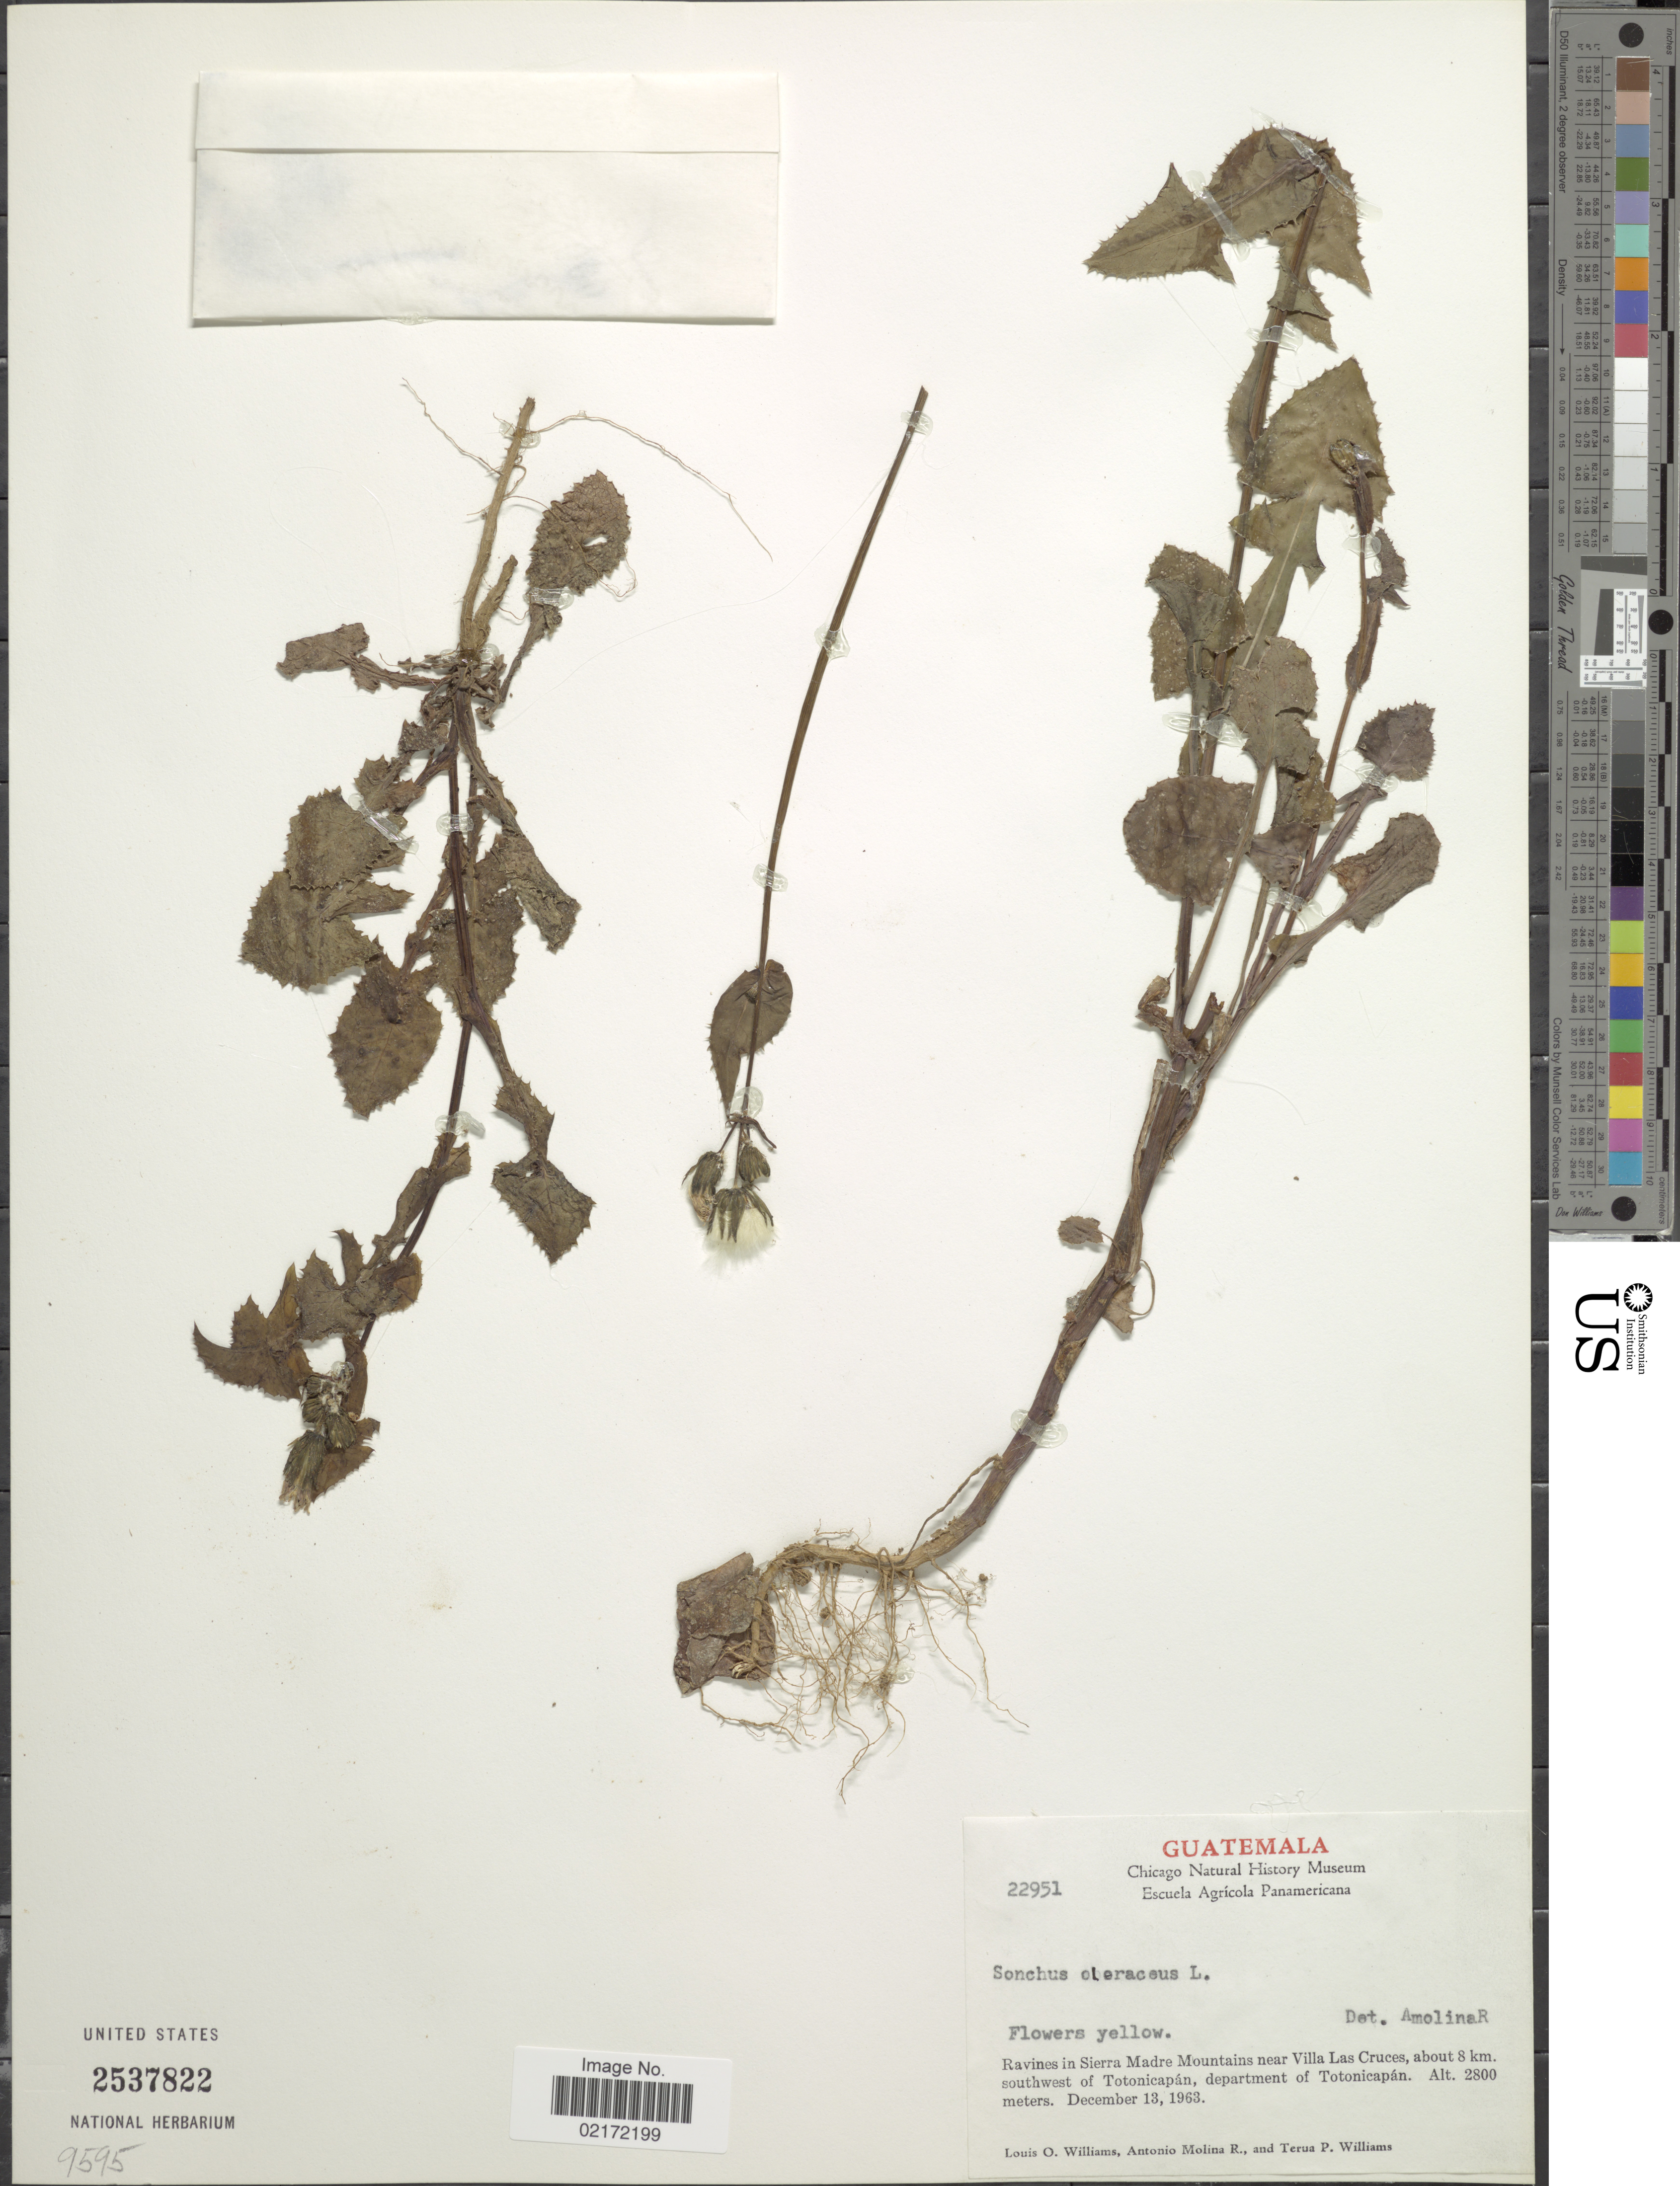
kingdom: Plantae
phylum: Tracheophyta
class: Magnoliopsida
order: Asterales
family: Asteraceae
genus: Sonchus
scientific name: Sonchus oleraceus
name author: L.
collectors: L. O. Williams, A. Molina R. & T. P. Williams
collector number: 22951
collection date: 1963-12-13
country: Guatemala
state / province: Totonicapan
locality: Ravines in Sierra Madre Mountains near Villa Las Cruces, about 8 km. southwest of Totonicapán, department of Totonicapán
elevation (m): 2800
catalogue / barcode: US 2537822